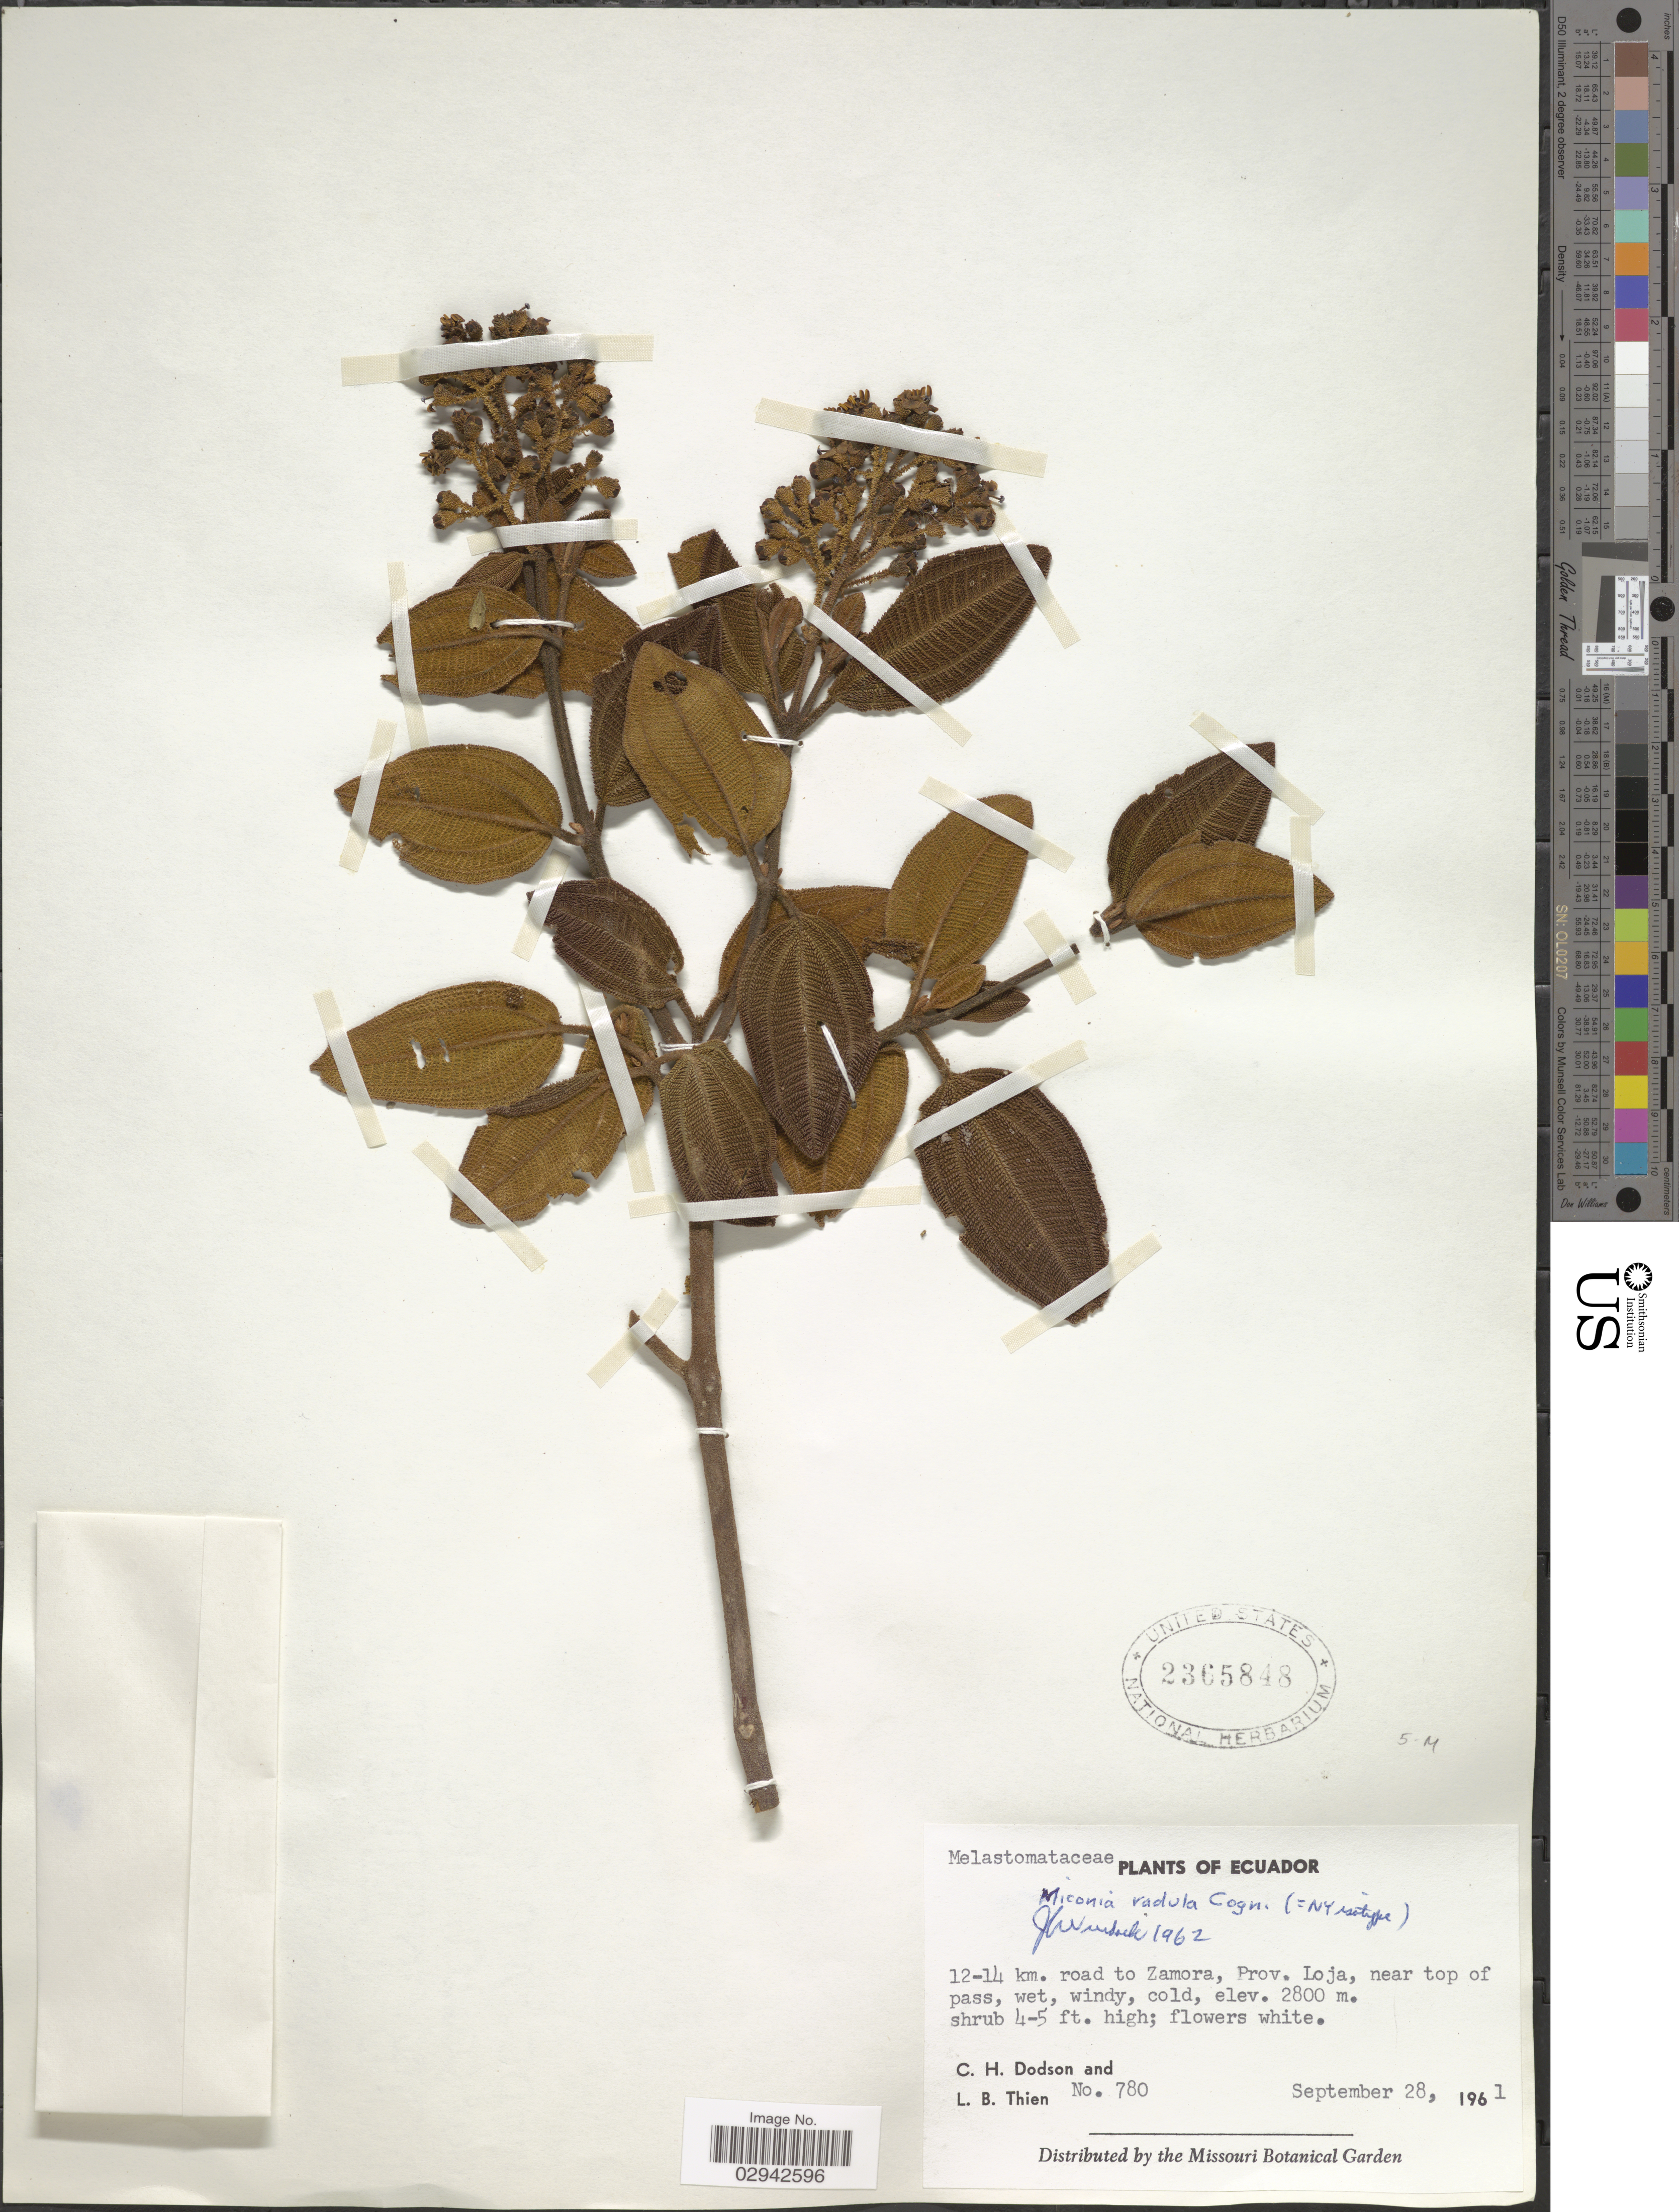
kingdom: Plantae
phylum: Tracheophyta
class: Magnoliopsida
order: Myrtales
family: Melastomataceae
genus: Miconia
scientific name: Miconia radulifolia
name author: (Benth.) Naudin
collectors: C. H. Dodson & L. Thien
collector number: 780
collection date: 1961-09-28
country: Ecuador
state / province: Loja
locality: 12-14 km. road to Zamora, Prov. Loja, near top of pass.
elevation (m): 2800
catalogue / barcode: US 2365848